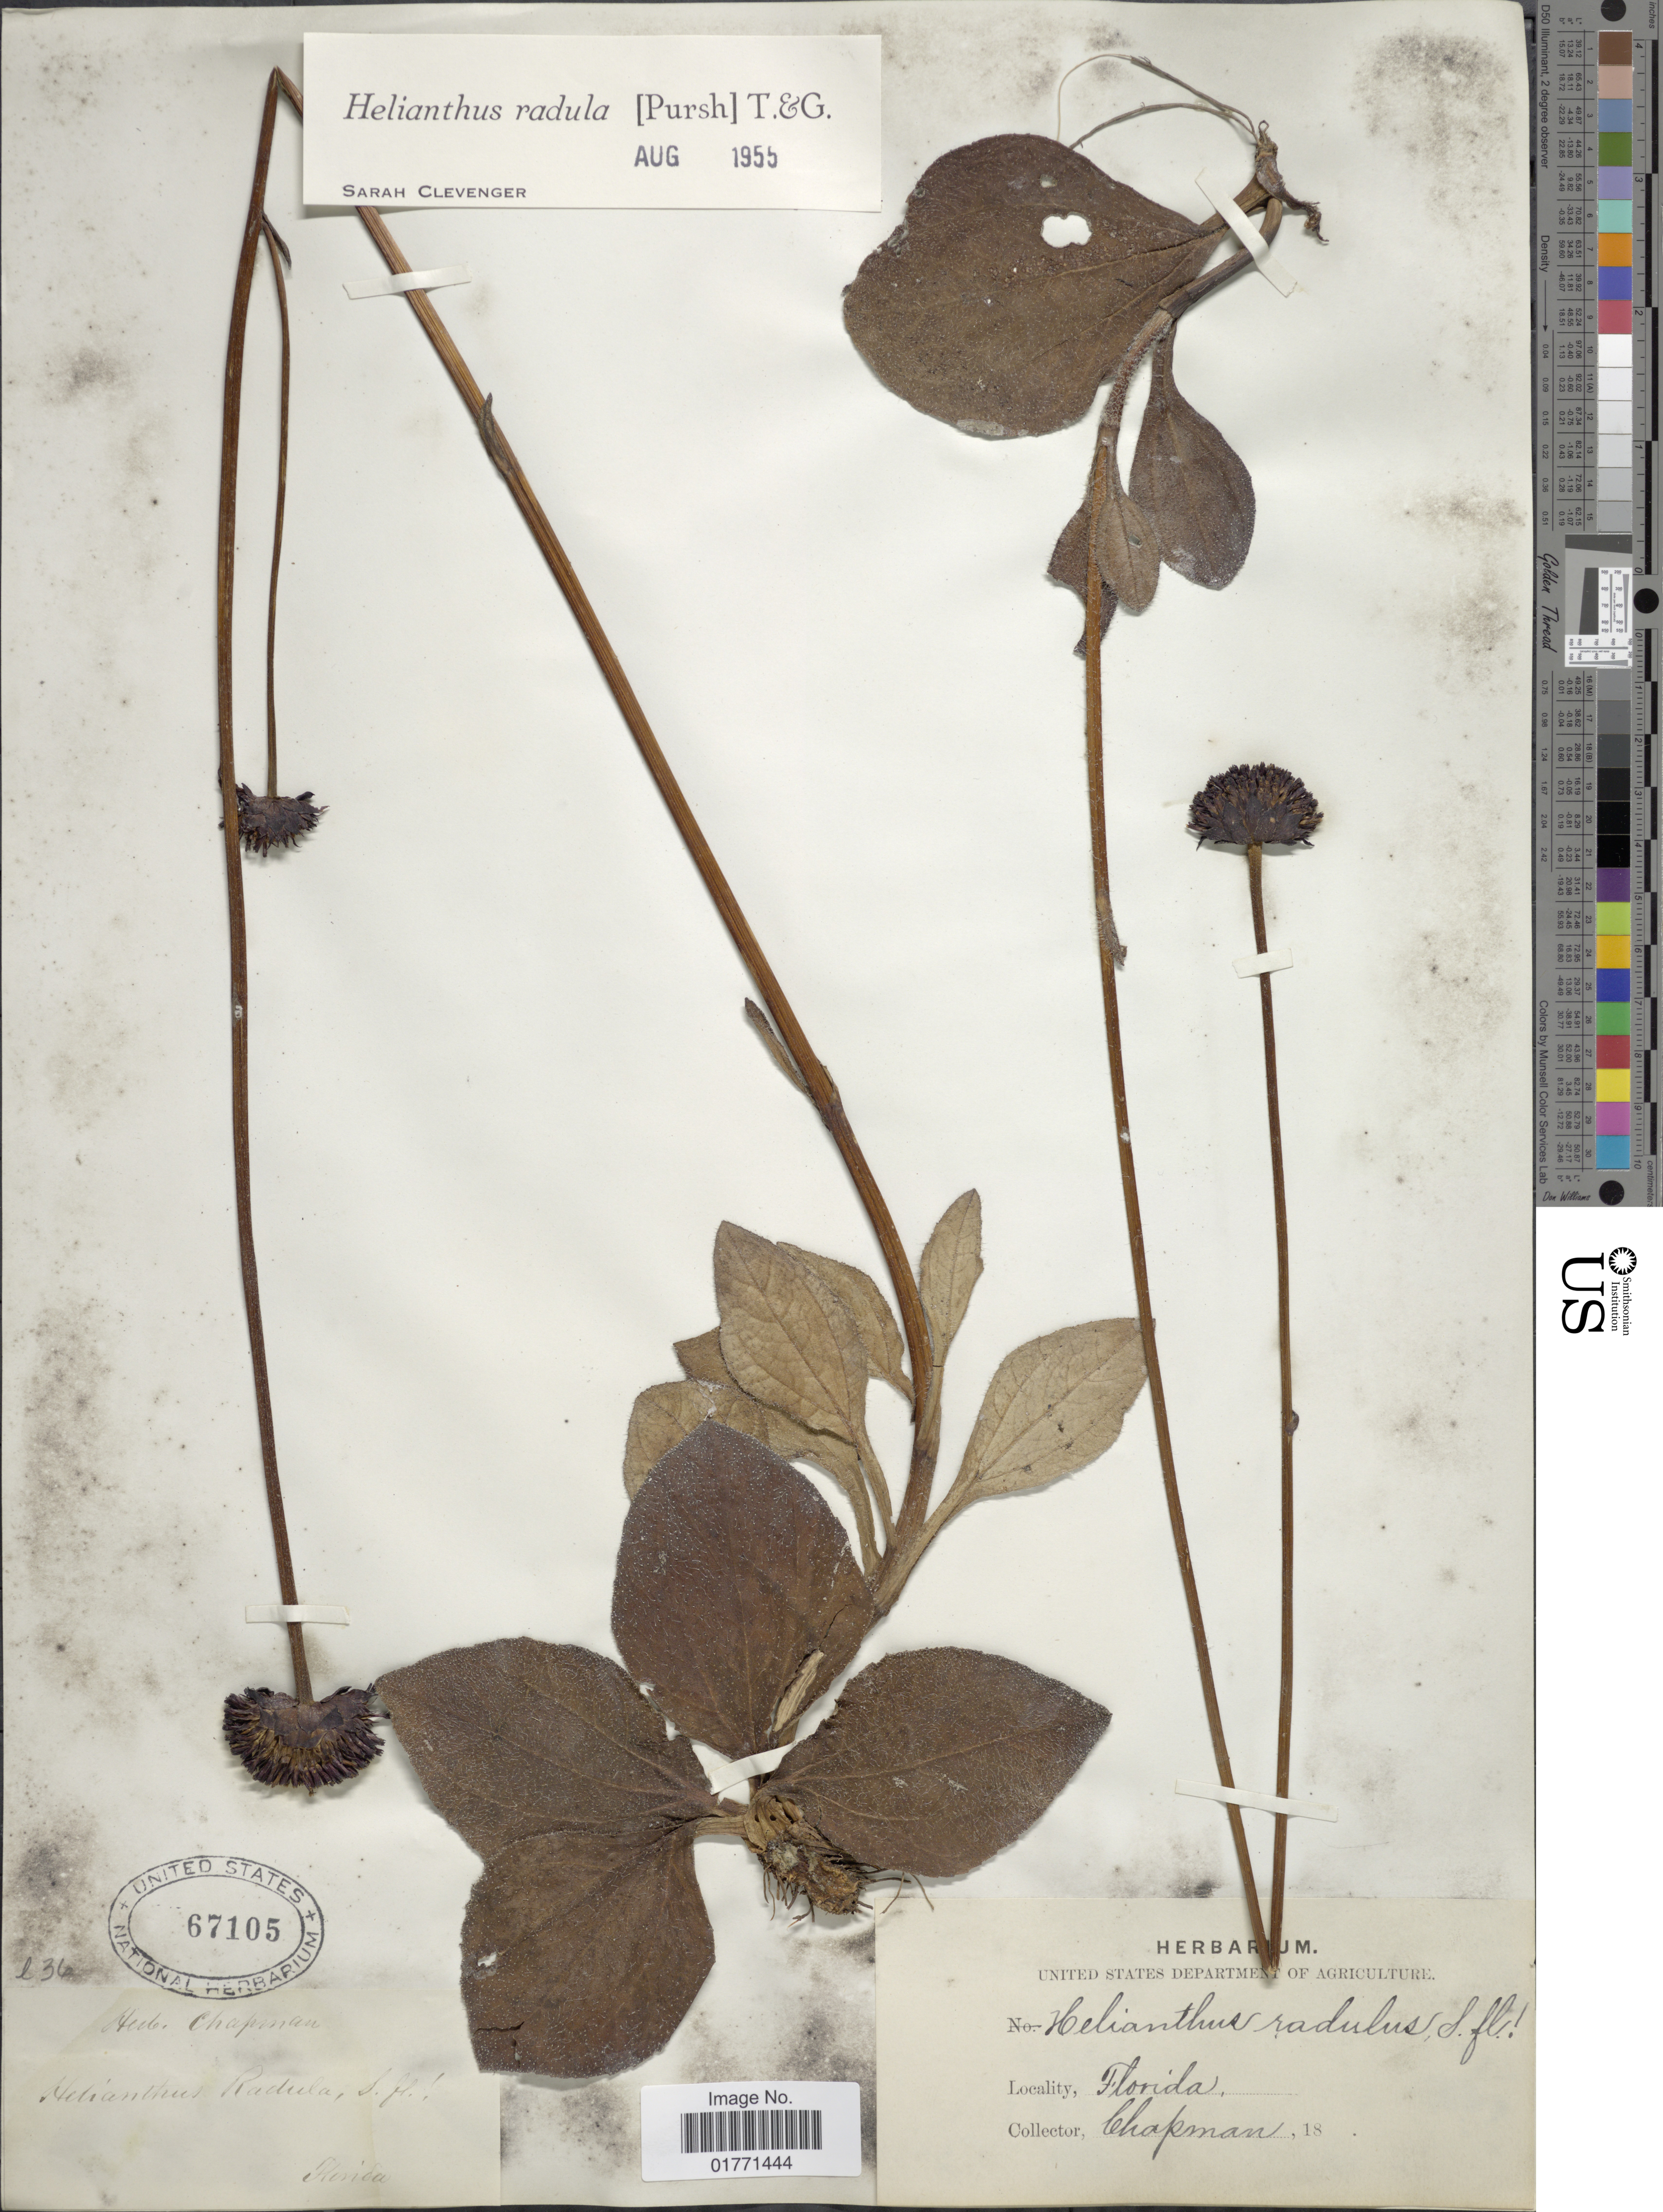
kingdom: Plantae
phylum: Tracheophyta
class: Magnoliopsida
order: Asterales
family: Asteraceae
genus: Helianthus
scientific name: Helianthus radula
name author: (Pursh) Torr. & A. Gray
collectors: A. Chapman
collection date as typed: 18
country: United States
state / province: Florida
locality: Florida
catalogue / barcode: US 67105